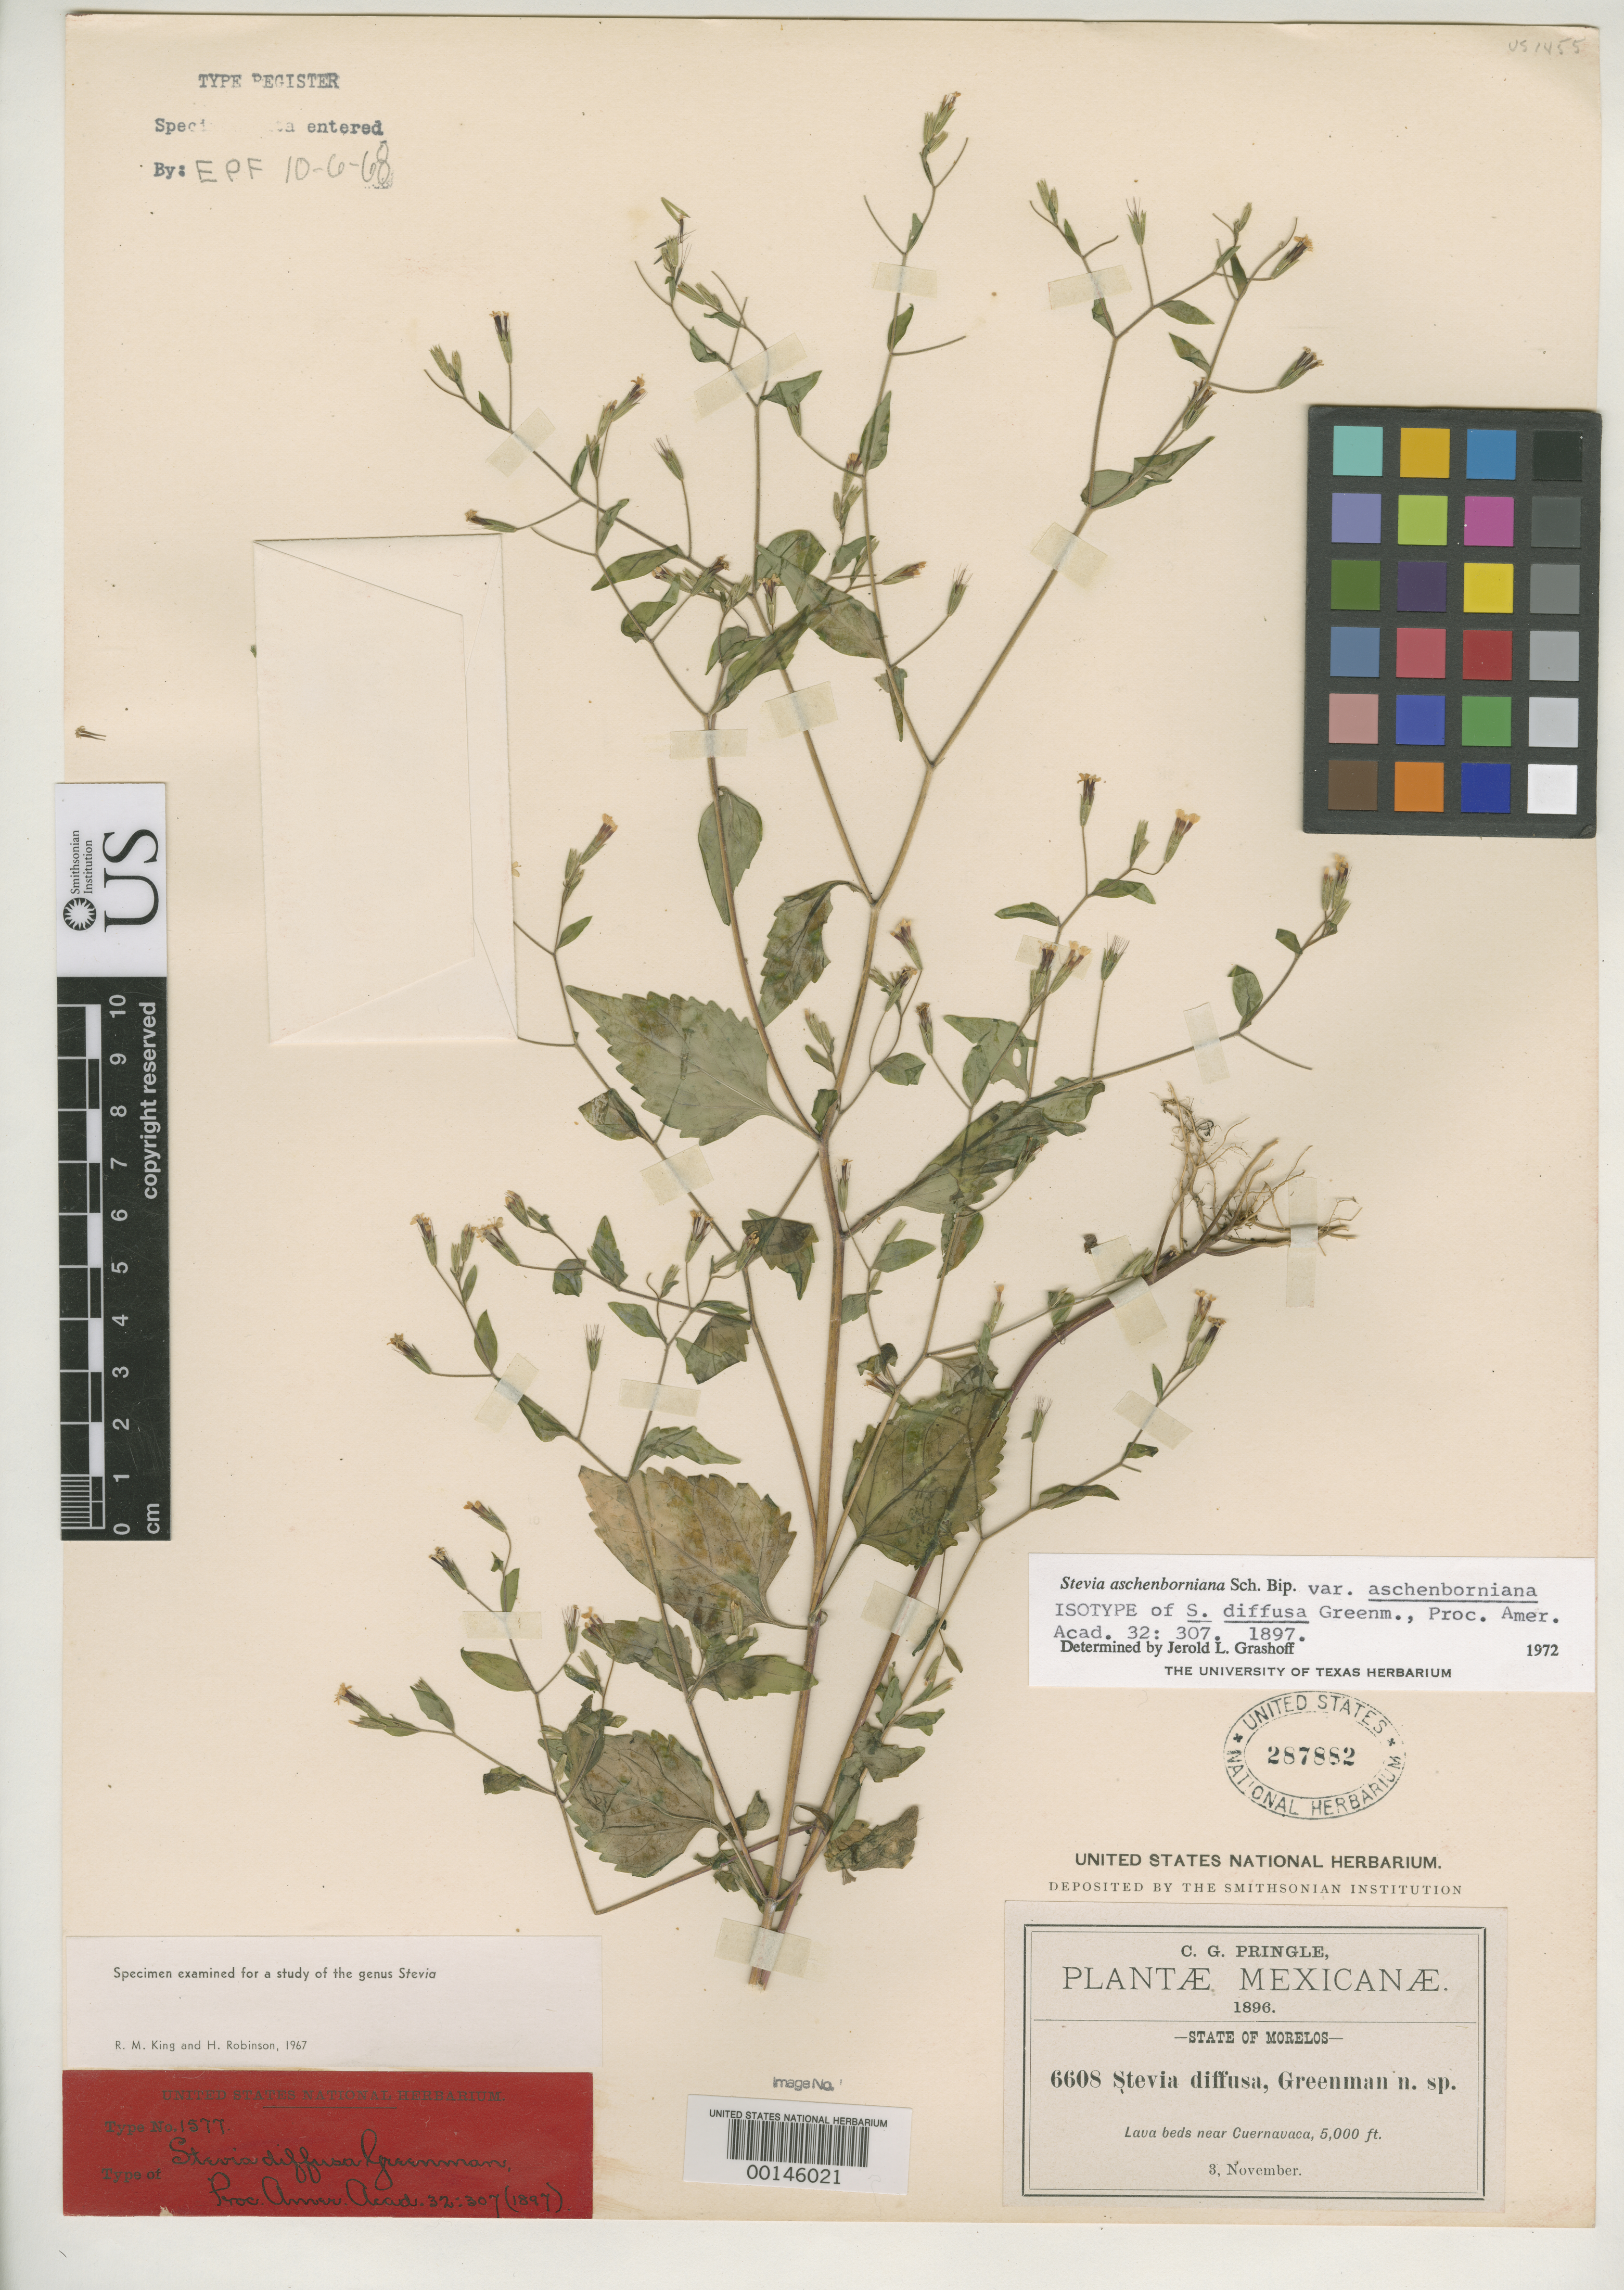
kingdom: Plantae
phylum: Tracheophyta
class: Magnoliopsida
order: Asterales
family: Asteraceae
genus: Stevia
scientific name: Stevia diffusa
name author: Greenm.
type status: Isotype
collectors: C. G. Pringle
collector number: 6608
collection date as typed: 03 Nov 1896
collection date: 1896-11-03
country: Mexico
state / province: Morelos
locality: Near Cuernavaca.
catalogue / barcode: US 287882